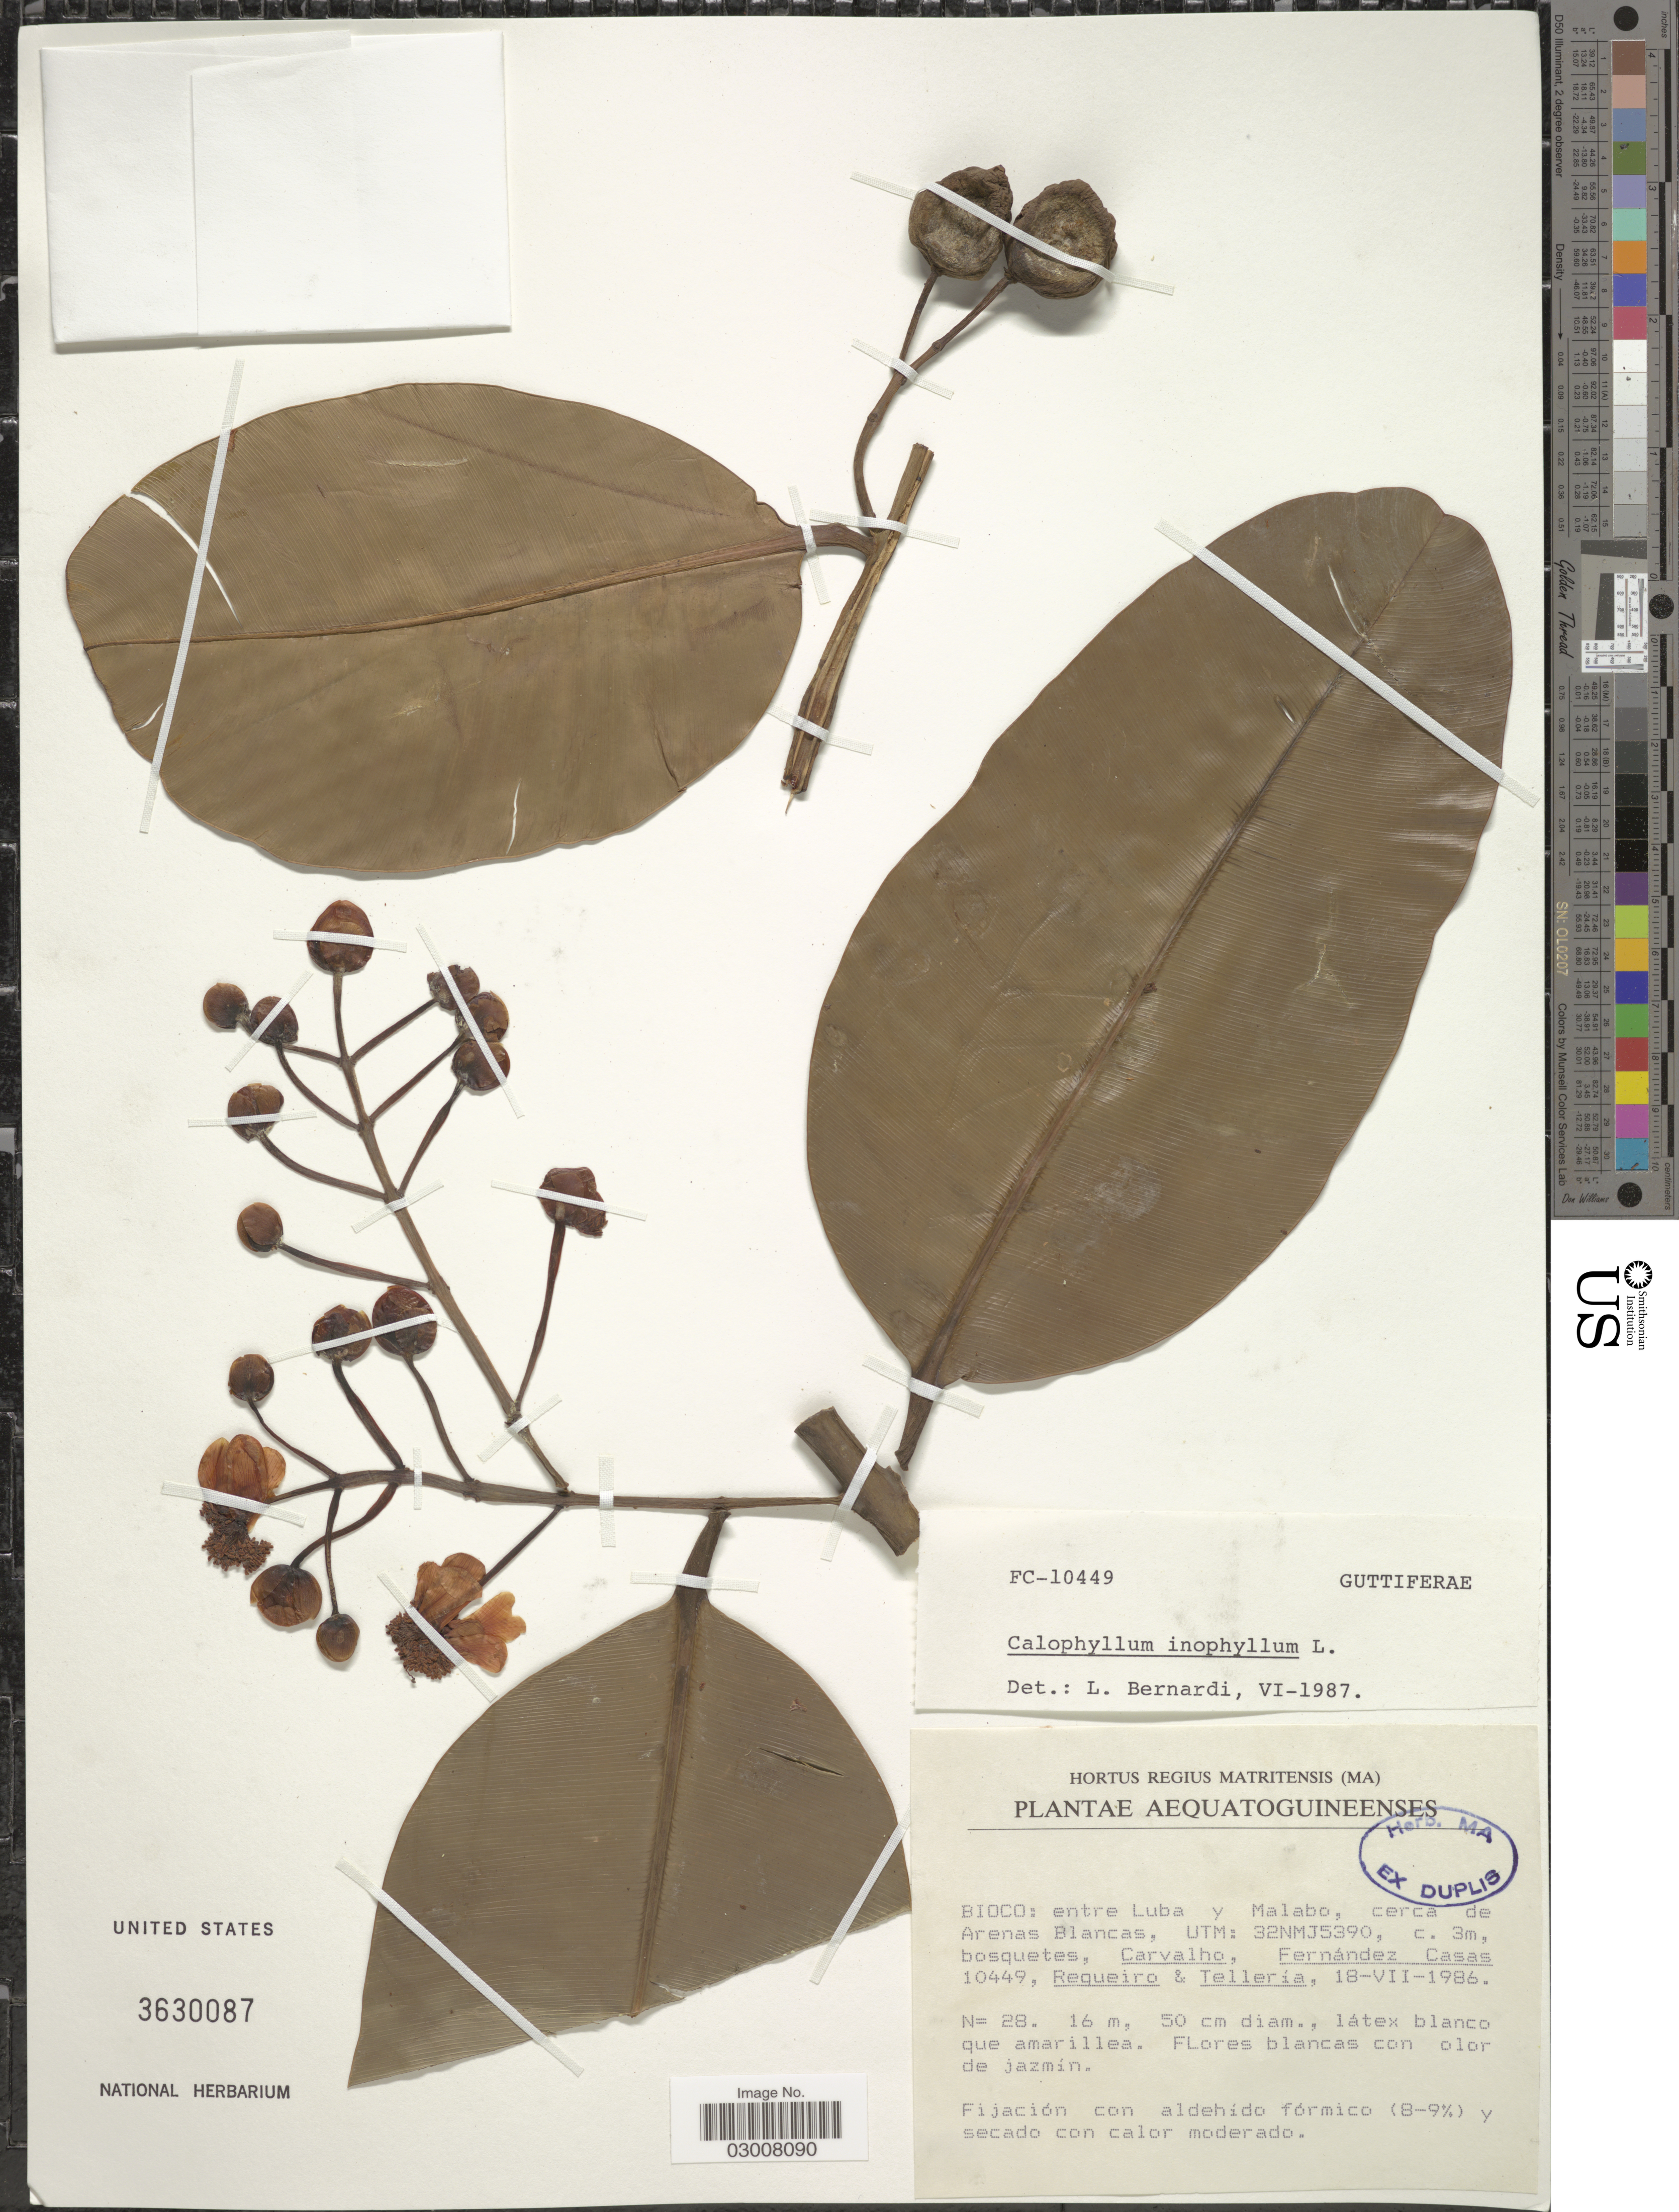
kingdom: Plantae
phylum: Tracheophyta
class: Magnoliopsida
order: Malpighiales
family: Calophyllaceae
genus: Calophyllum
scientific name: Calophyllum inophyllum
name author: L.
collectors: Carvalho, --, F. Casas, Requeiro, -- & -. Telleria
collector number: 10449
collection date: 1986-07-18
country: Equatorial Guinea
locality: Aequatoguineenses, Bioco: entre Luba y Malabo, cerca de Arenas Blancas, UTM: 32NMJ5390.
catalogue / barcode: US 3630087